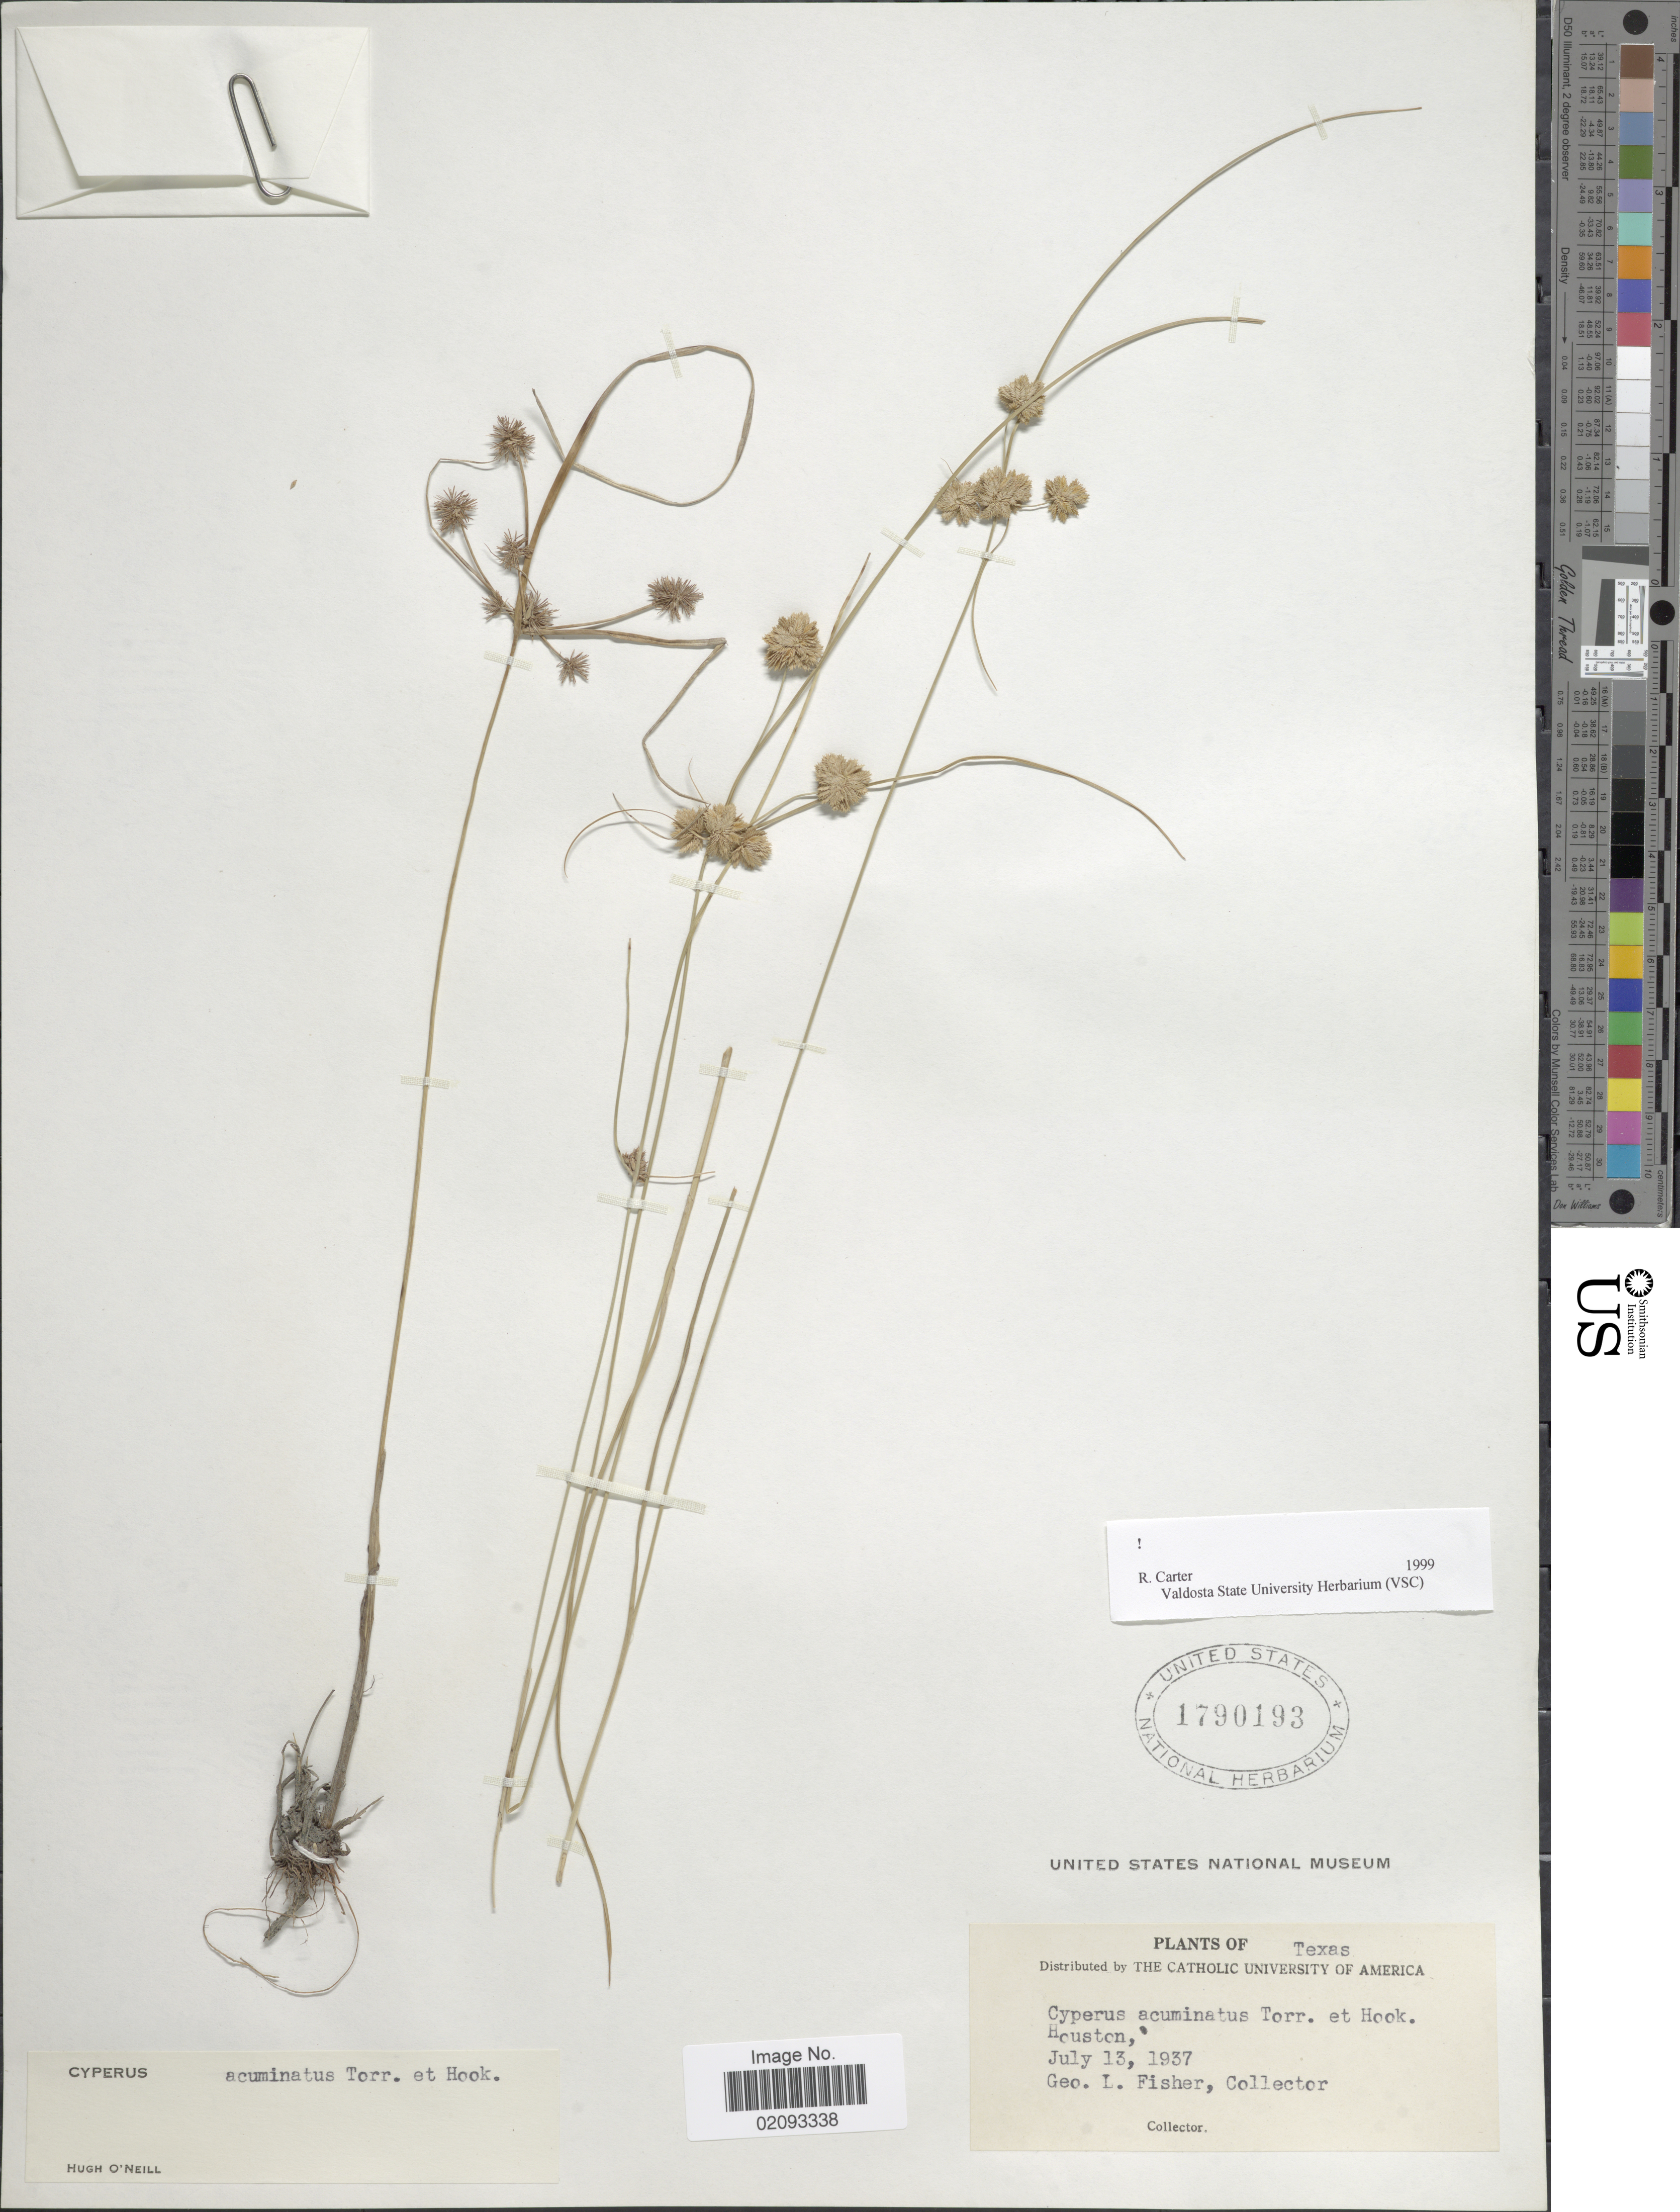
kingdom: Plantae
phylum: Tracheophyta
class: Liliopsida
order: Poales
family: Cyperaceae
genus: Cyperus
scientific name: Cyperus acuminatus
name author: Torr. & Hook.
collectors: G. L. Fisher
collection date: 1937-07-13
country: United States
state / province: Texas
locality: Houston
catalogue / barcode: US 1790193